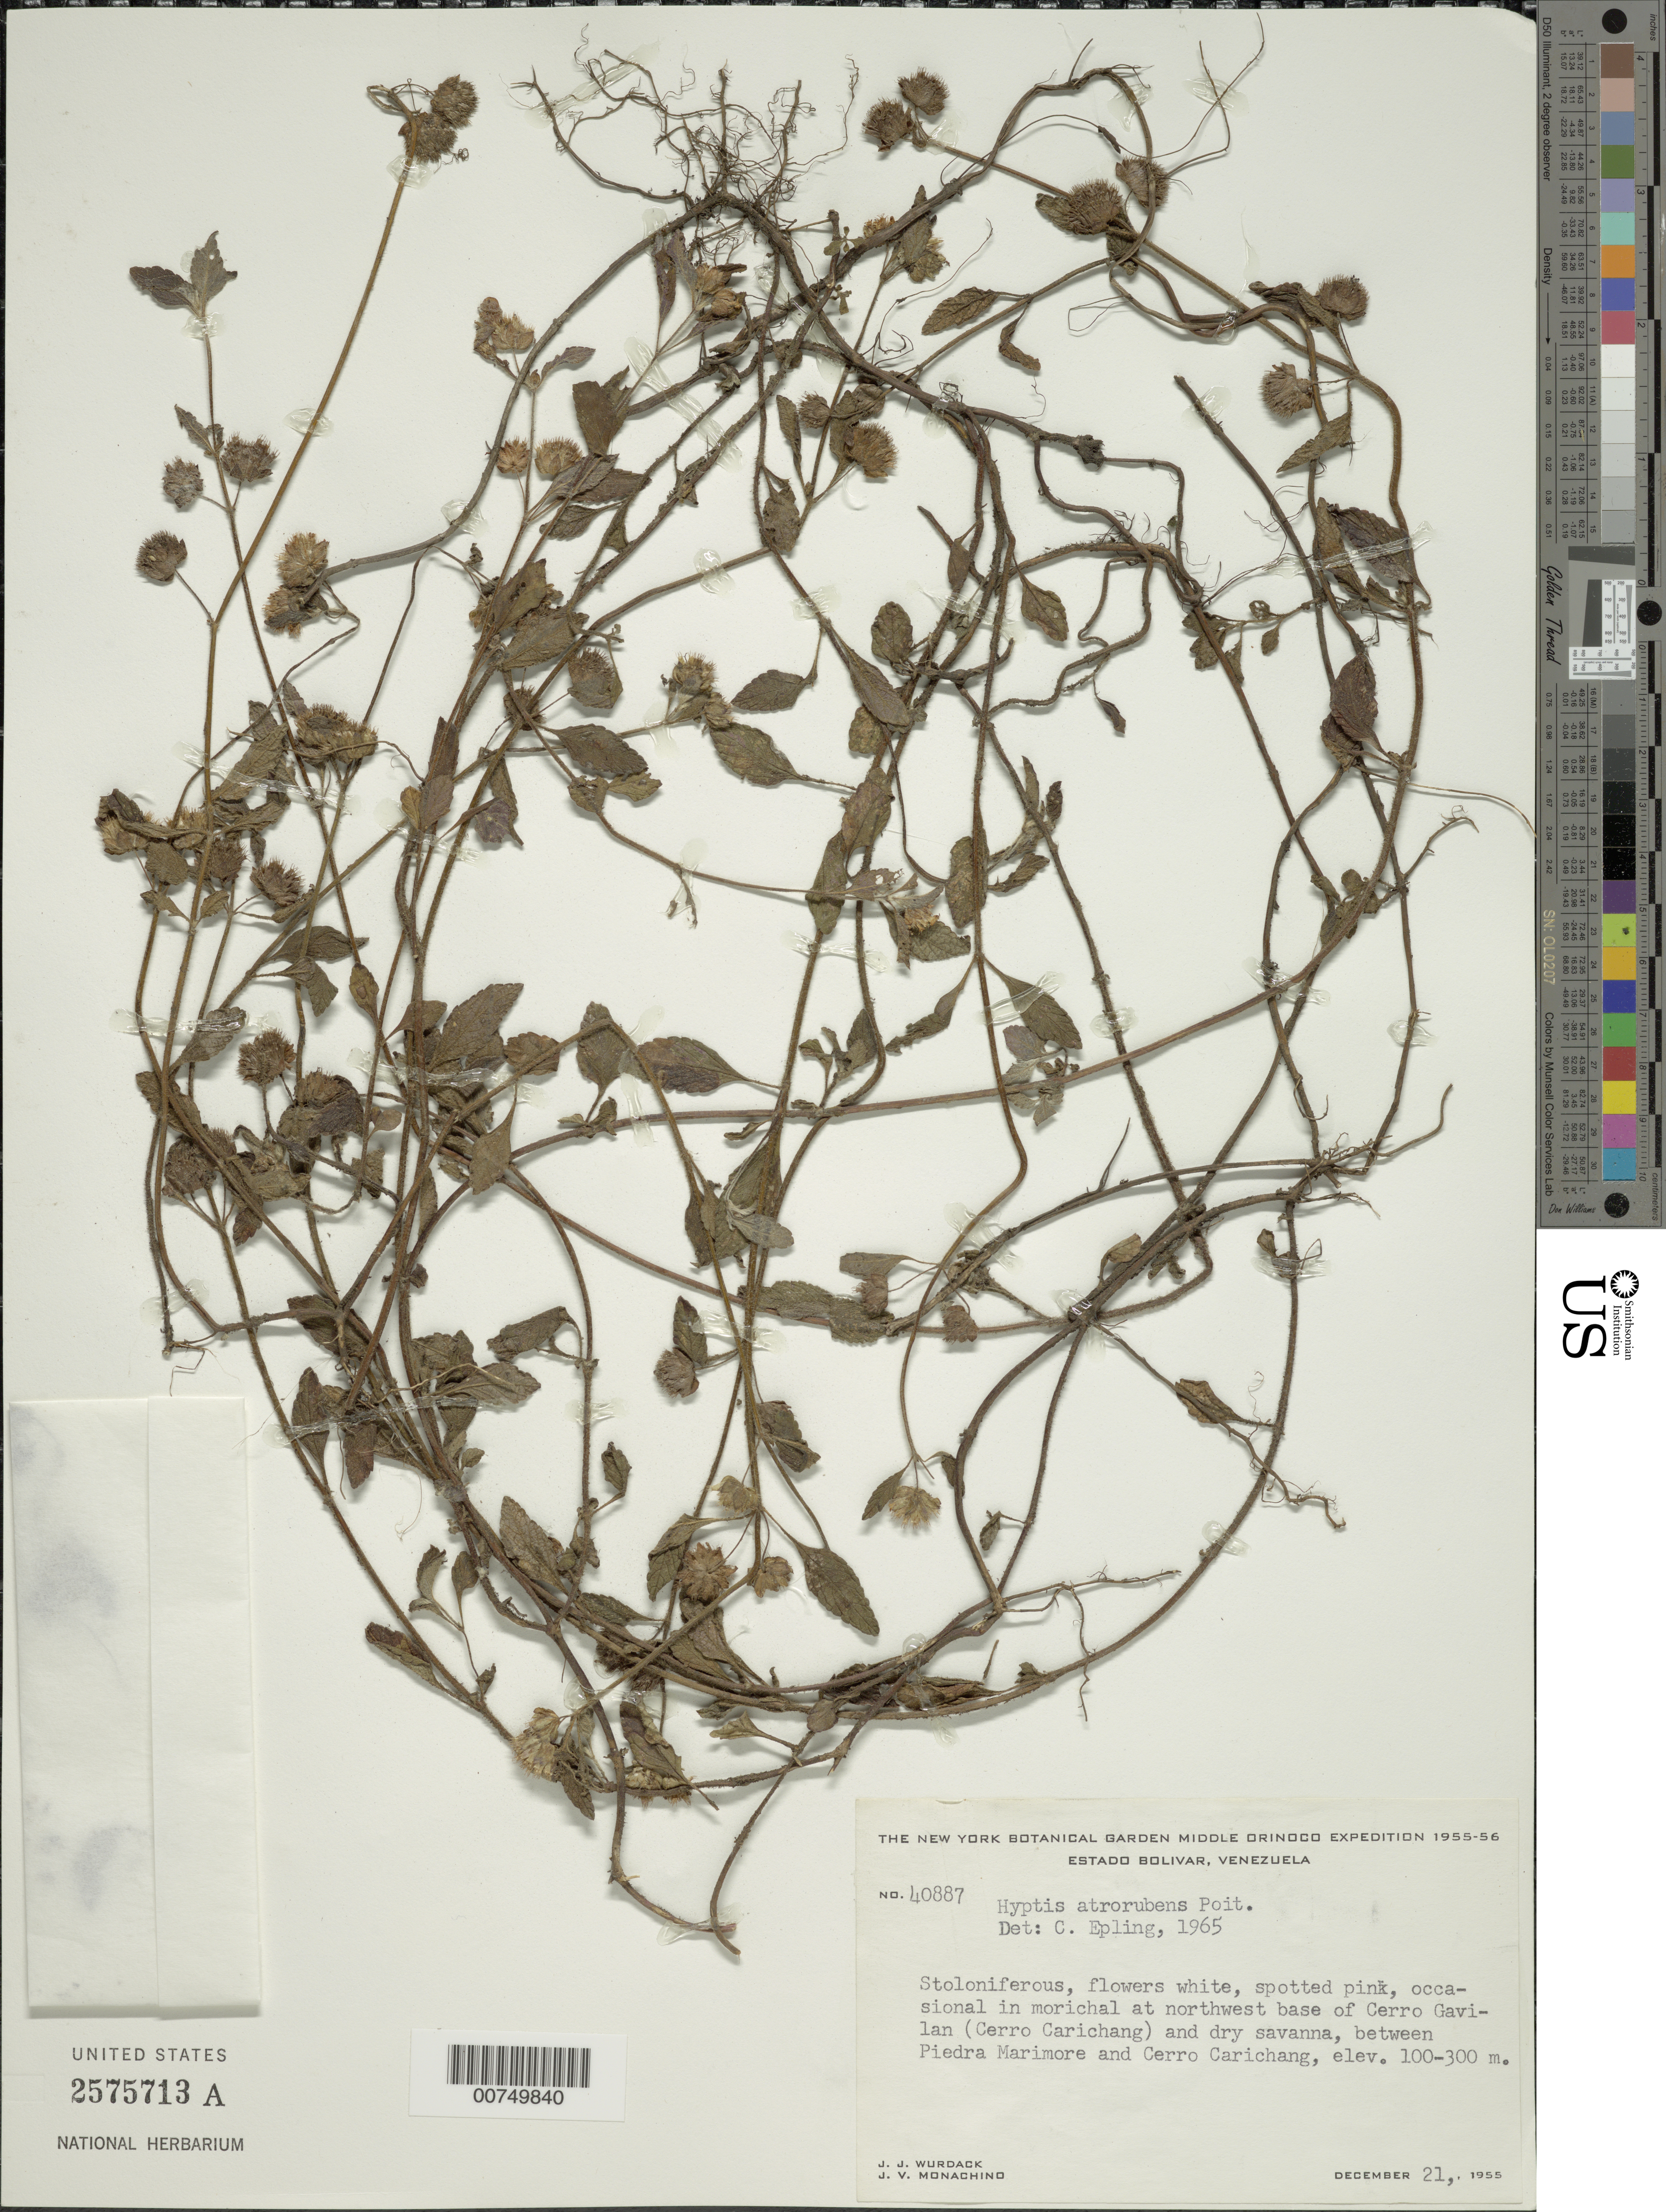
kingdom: Plantae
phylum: Tracheophyta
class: Magnoliopsida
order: Lamiales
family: Lamiaceae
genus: Hyptis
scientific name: Hyptis atrorubens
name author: Poit.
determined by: Epling, C. C.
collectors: J. J. Wurdack & J. V. Monachino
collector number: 40887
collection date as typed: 21-Dec-55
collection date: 1955-12-21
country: Venezuela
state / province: Bolívar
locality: Cerro Gavilan (Cerro Carichana), between Piedra Marimore and Cerro Carichang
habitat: Morichal, dry savanna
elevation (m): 100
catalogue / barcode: US 2575713A